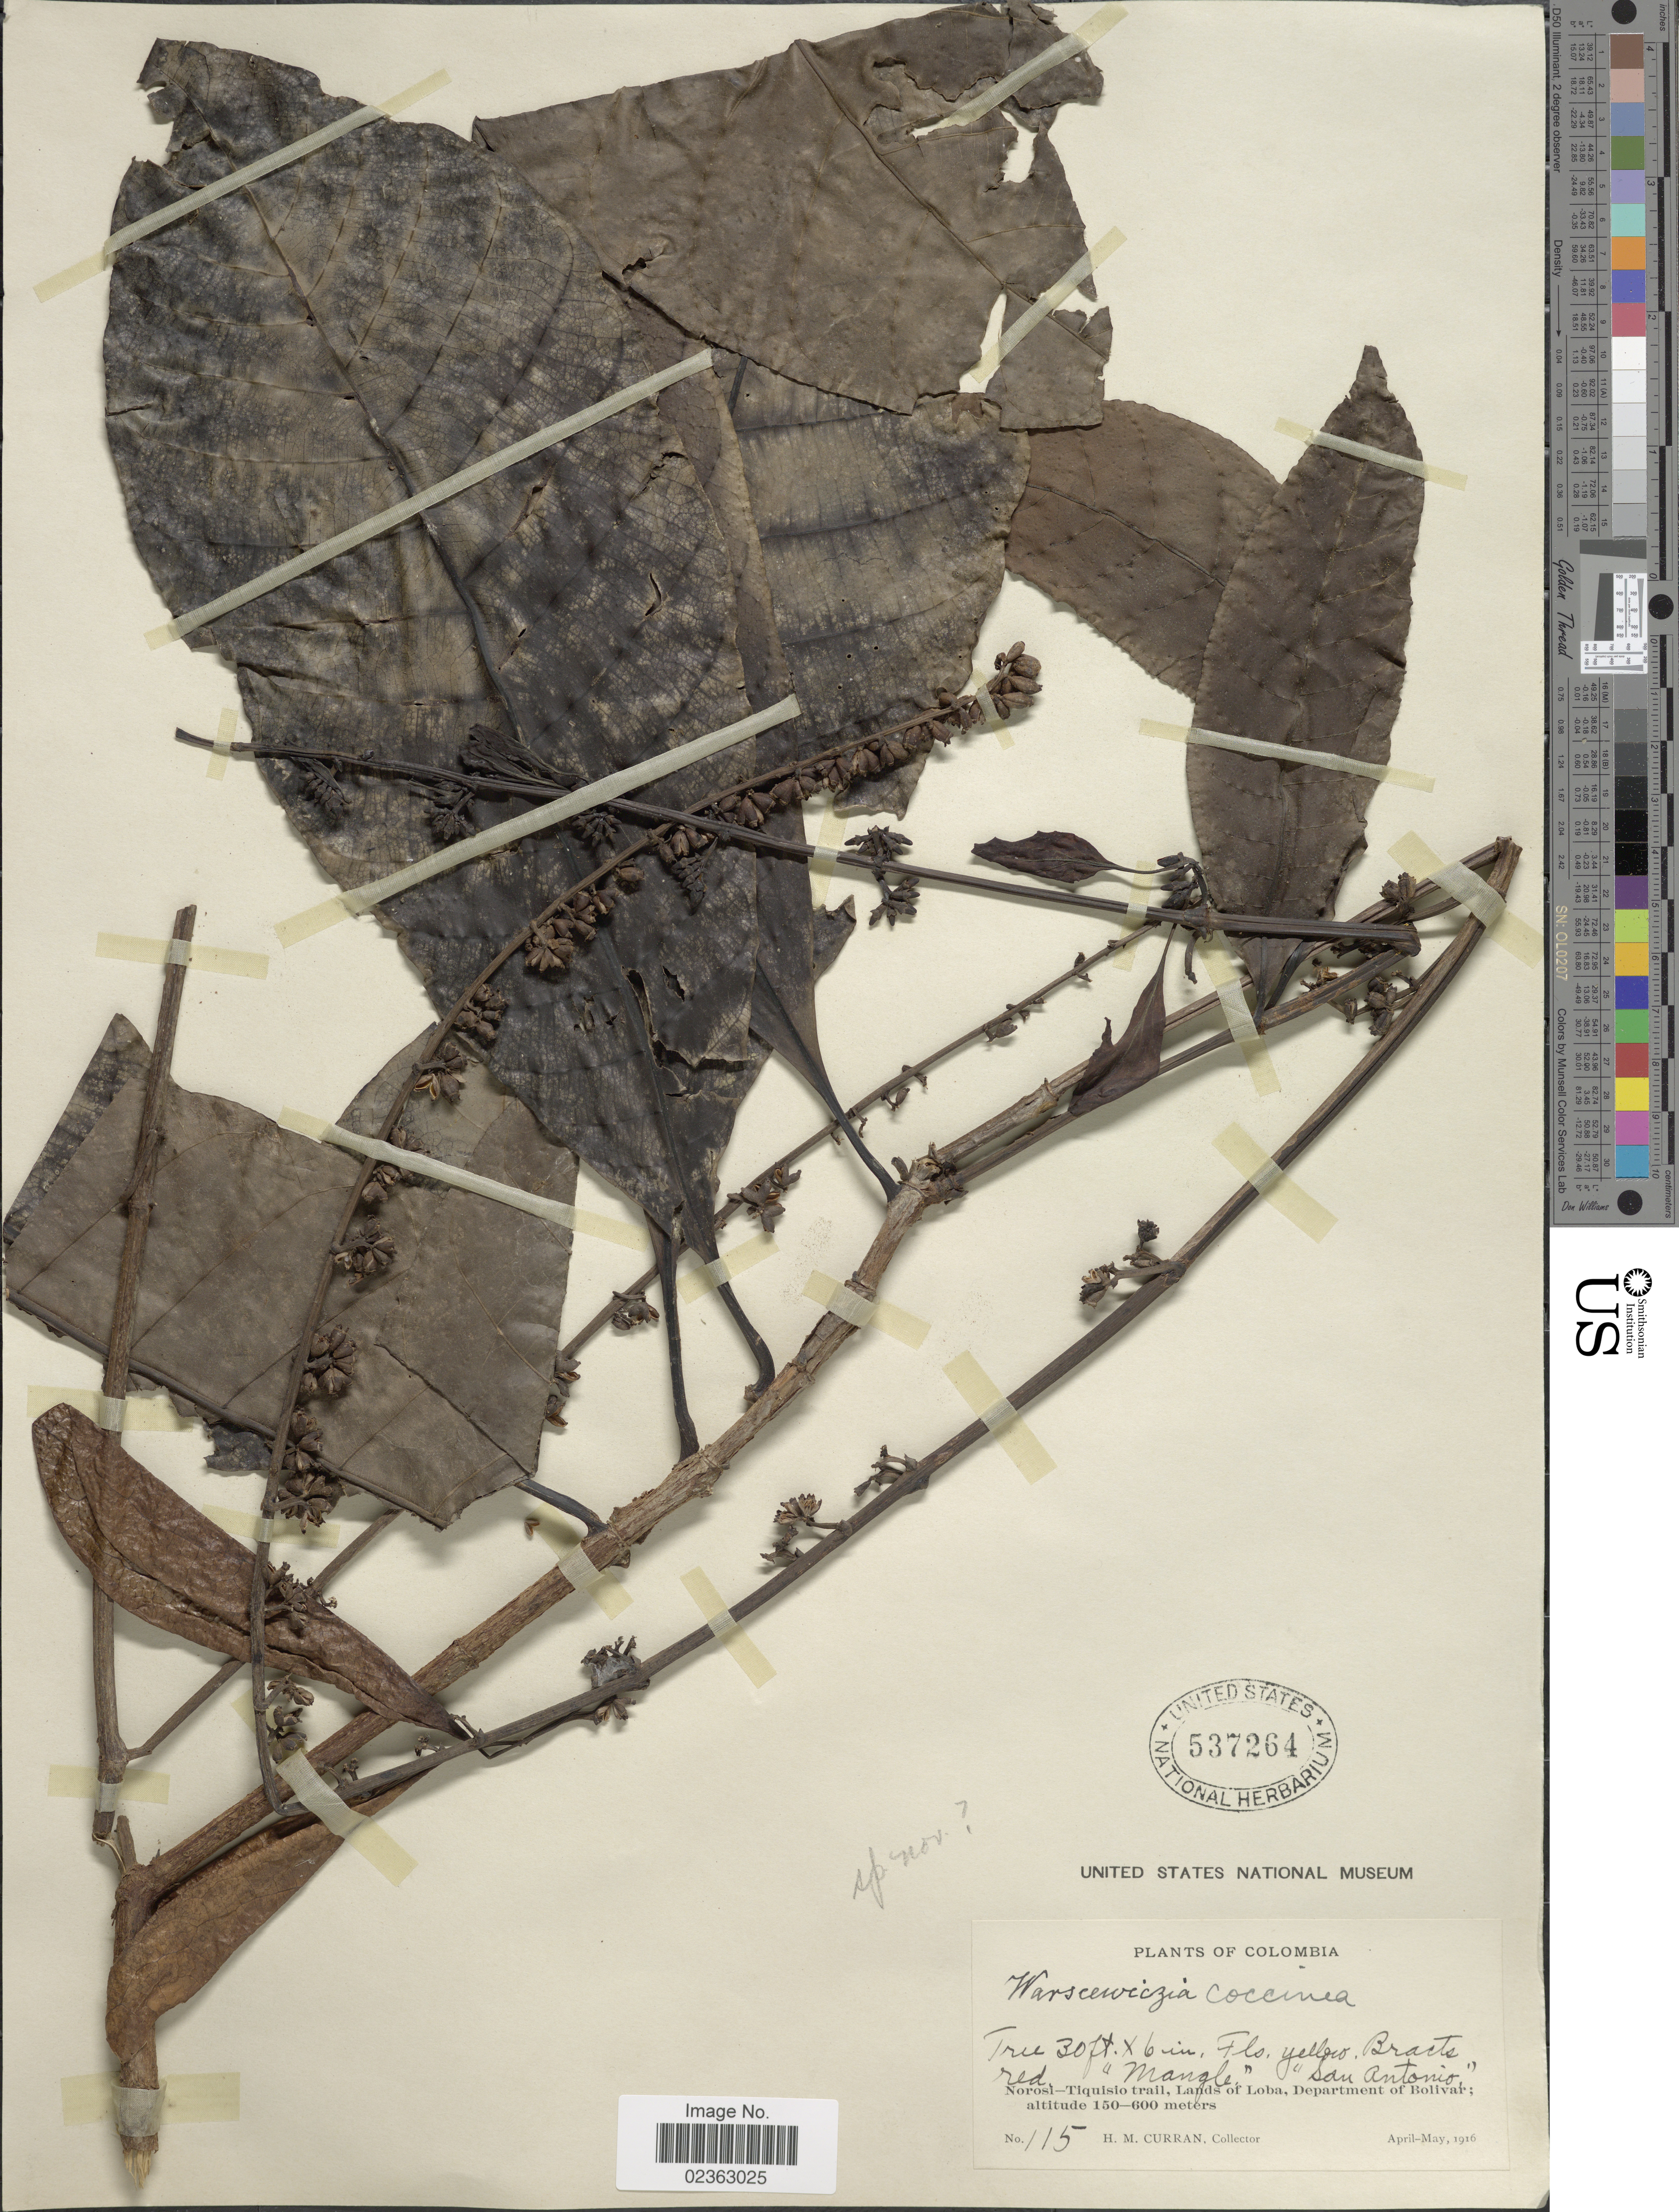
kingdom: Plantae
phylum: Tracheophyta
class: Magnoliopsida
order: Gentianales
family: Rubiaceae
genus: Warszewiczia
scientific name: Warszewiczia coccinea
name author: (Vahl) Klotzsch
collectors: H. M. Curran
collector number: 115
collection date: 1916-04/1916-05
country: Colombia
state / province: Bolívar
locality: Mangle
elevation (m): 150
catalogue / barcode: US 537264